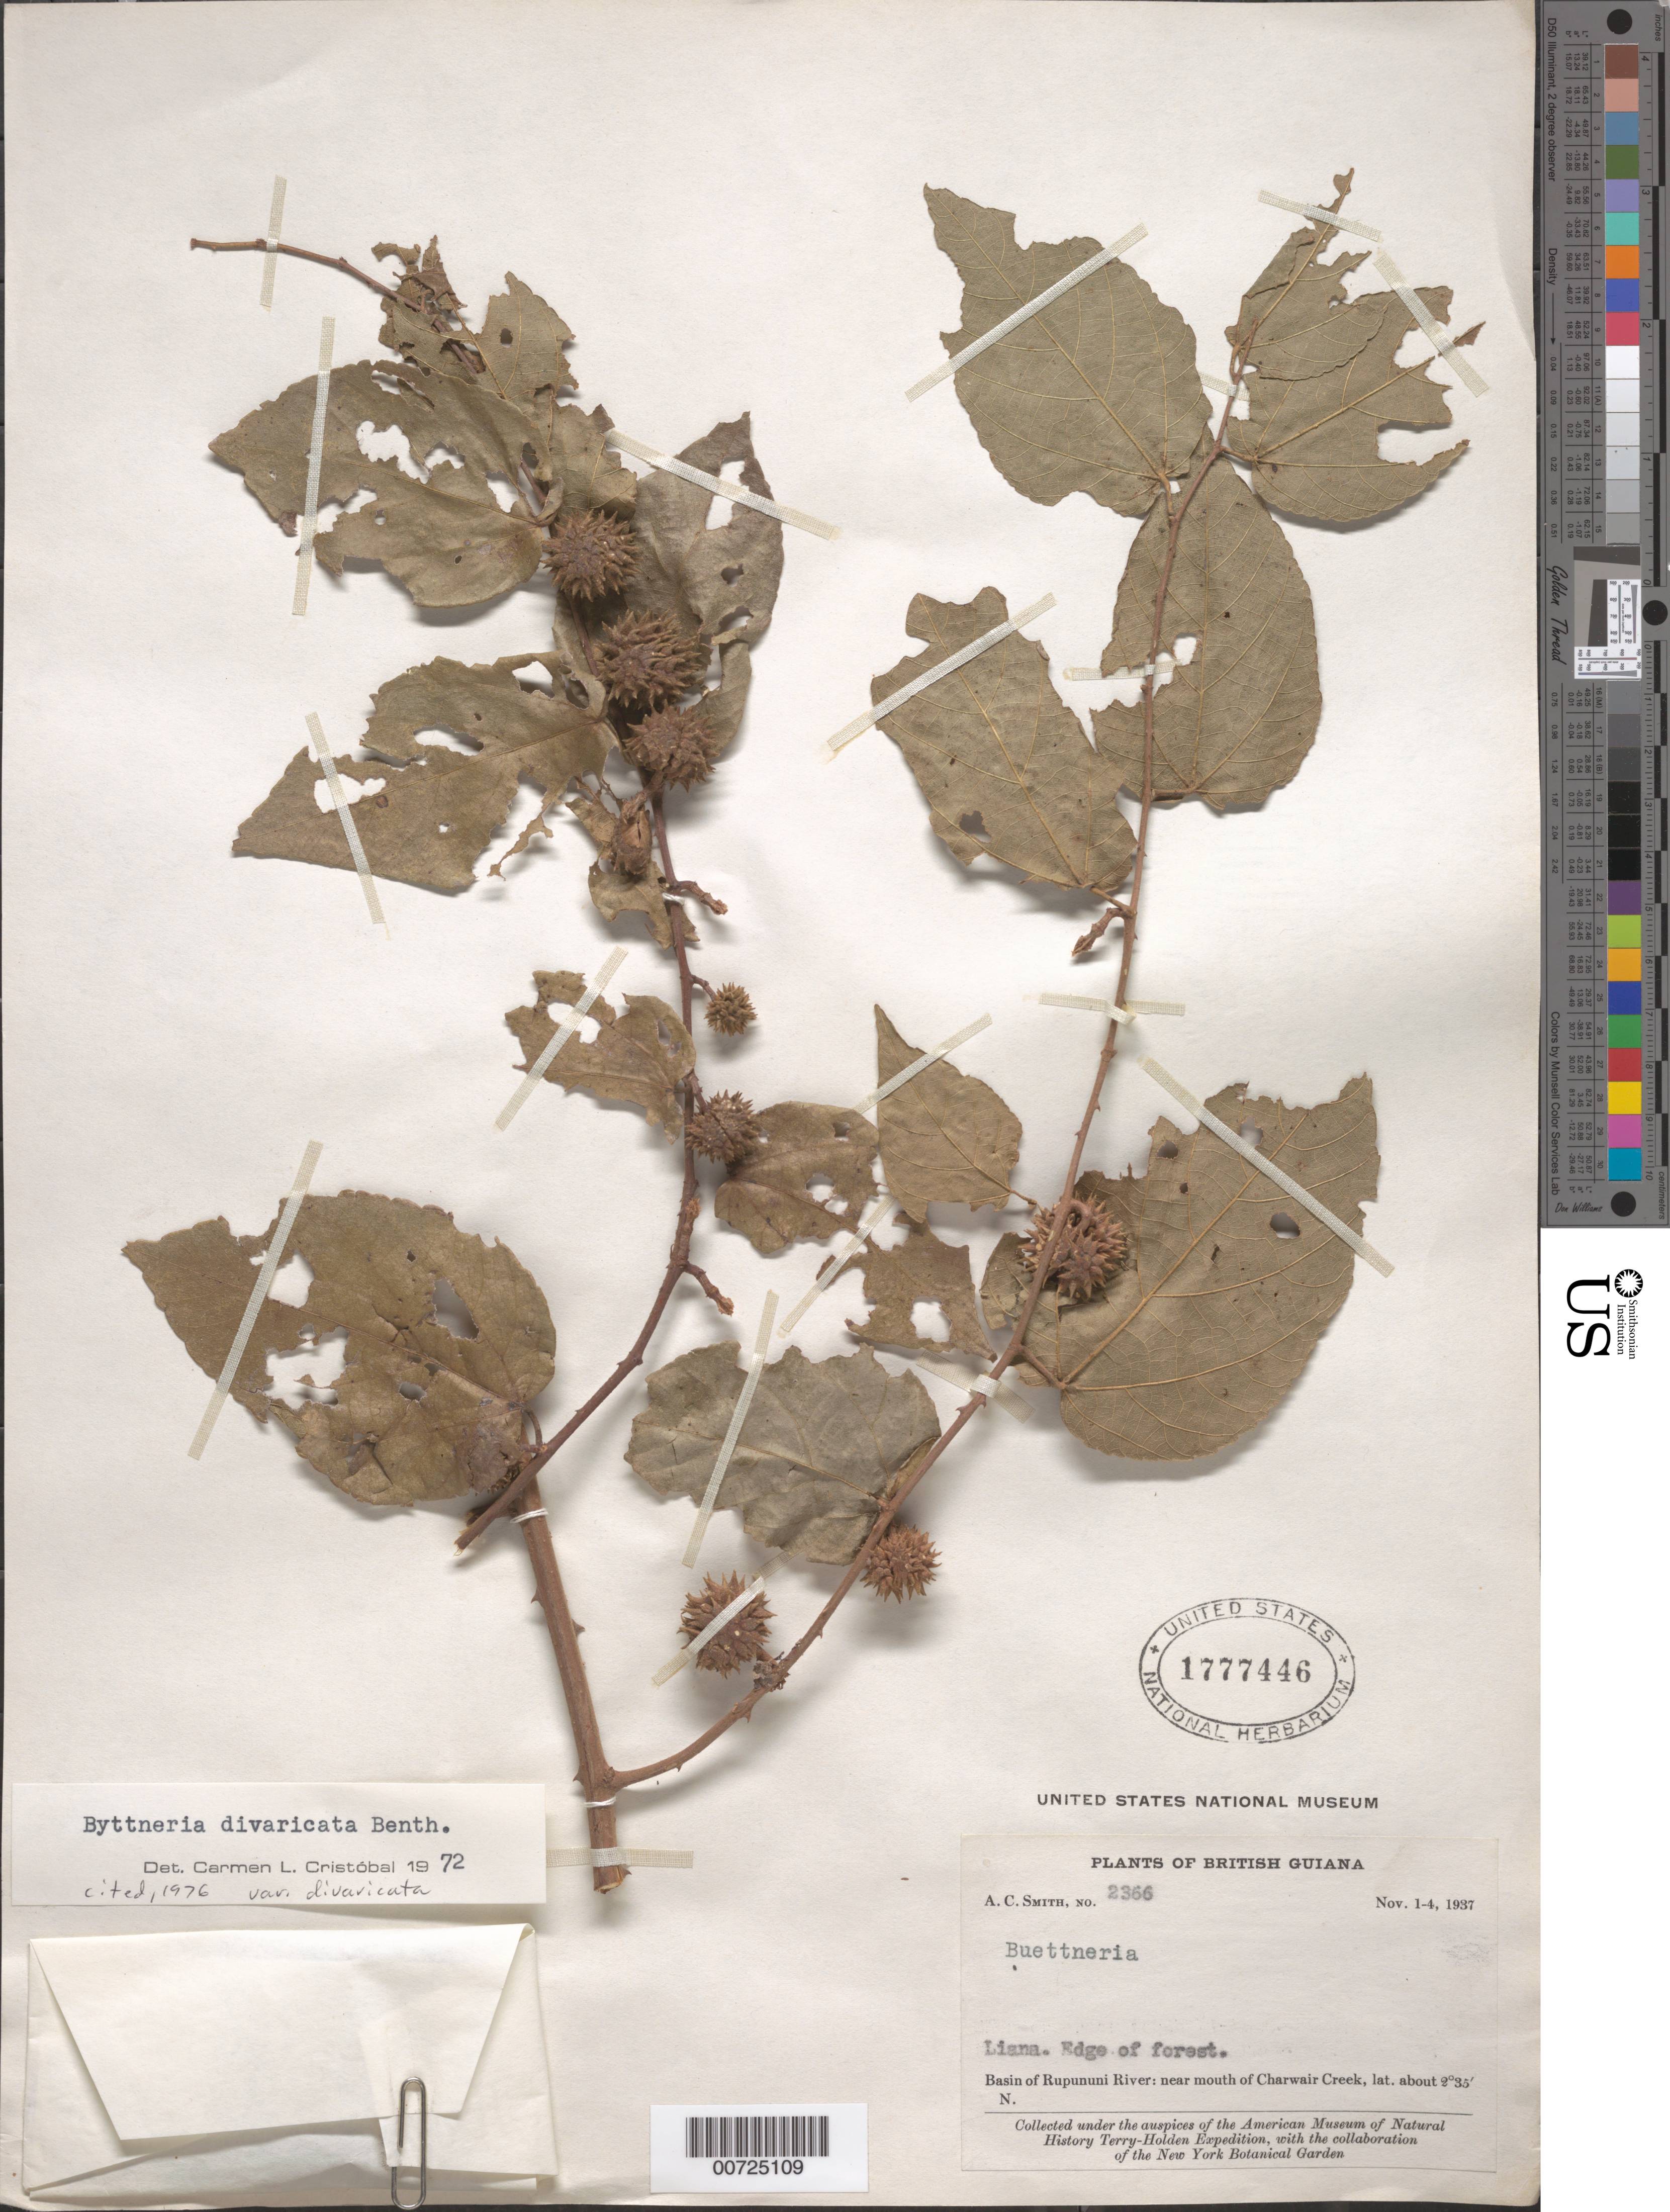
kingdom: Plantae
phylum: Tracheophyta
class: Magnoliopsida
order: Malvales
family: Malvaceae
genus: Byttneria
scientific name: Byttneria divaricata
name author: Benth.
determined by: Cristóbal, C.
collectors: A. C. Smith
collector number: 2366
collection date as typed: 1-Nov-37 to 4-Nov-37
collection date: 1937-11-01/1937-11-04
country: Guyana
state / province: U. Takutu-U. Essequibo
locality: Charwair Creek, near mouth, Rupununi R. basin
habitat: Edge of forest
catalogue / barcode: US 1777446